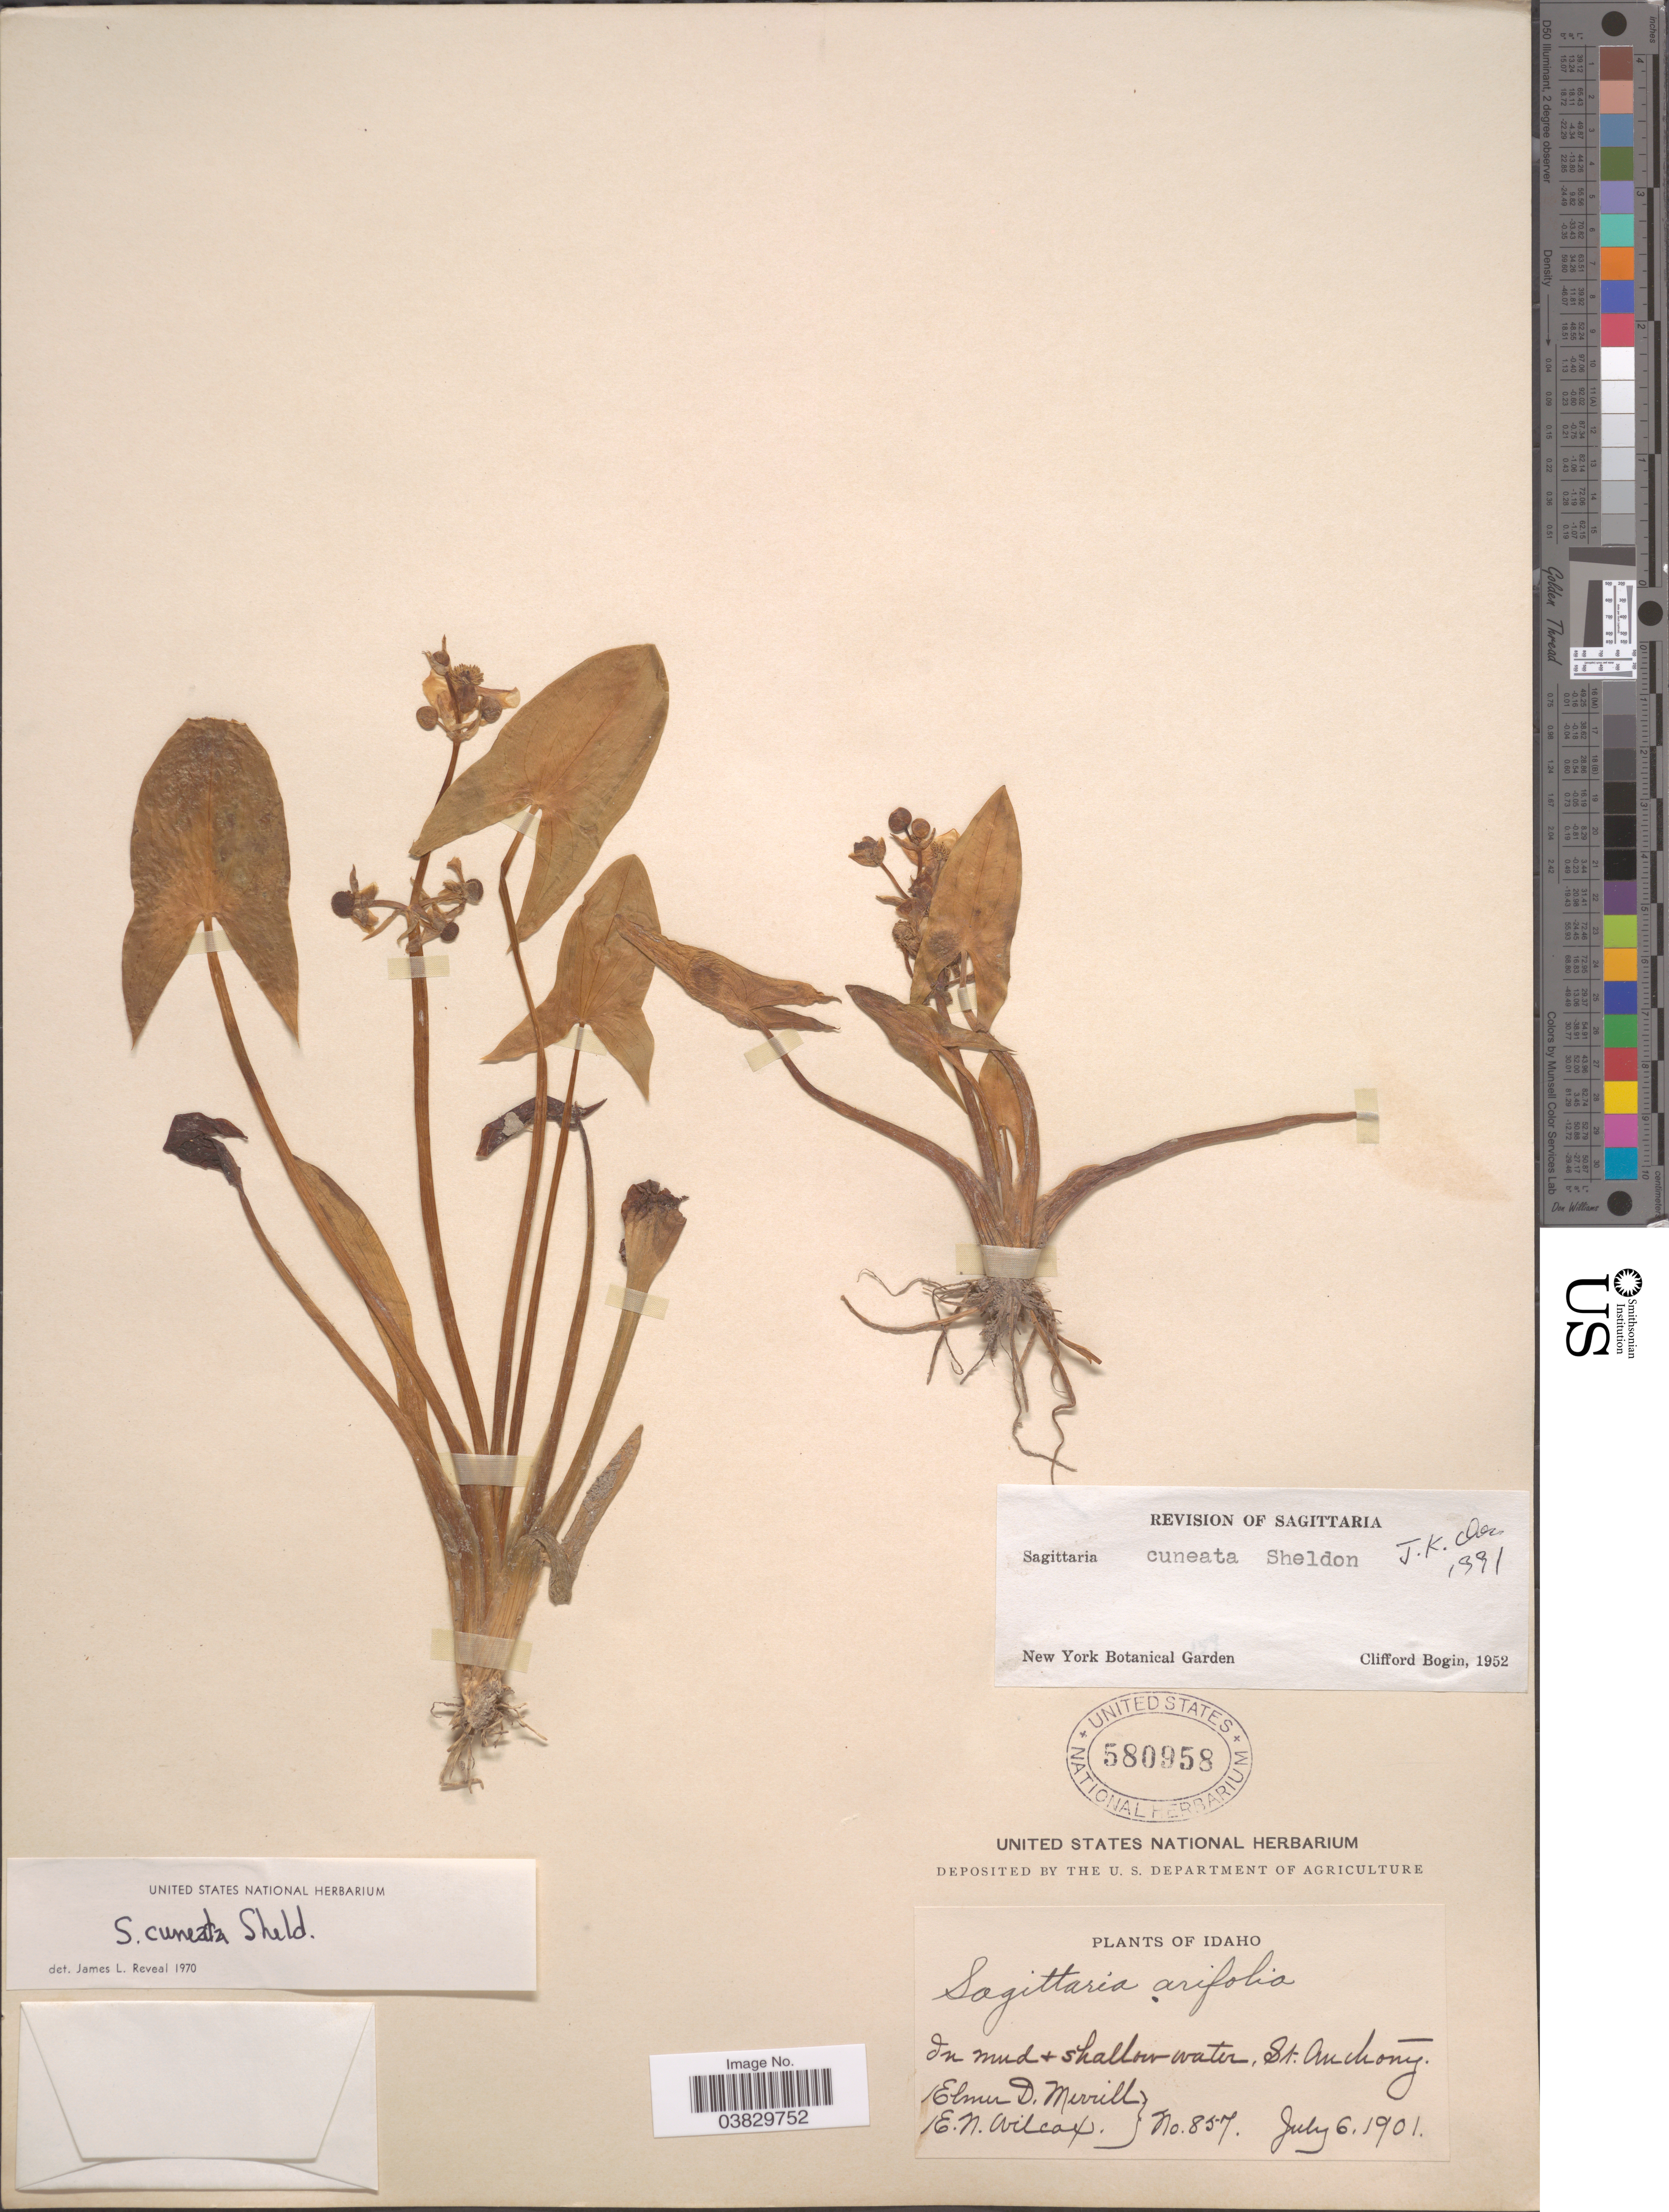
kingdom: Plantae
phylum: Tracheophyta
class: Liliopsida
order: Alismatales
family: Alismataceae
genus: Sagittaria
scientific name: Sagittaria cuneata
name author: E. Sheld.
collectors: E. D. Merrill & E. Wilcox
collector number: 857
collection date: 1901-07-06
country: United States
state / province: Idaho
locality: In mud + shallow water, St. Anthony.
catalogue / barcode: US 580958